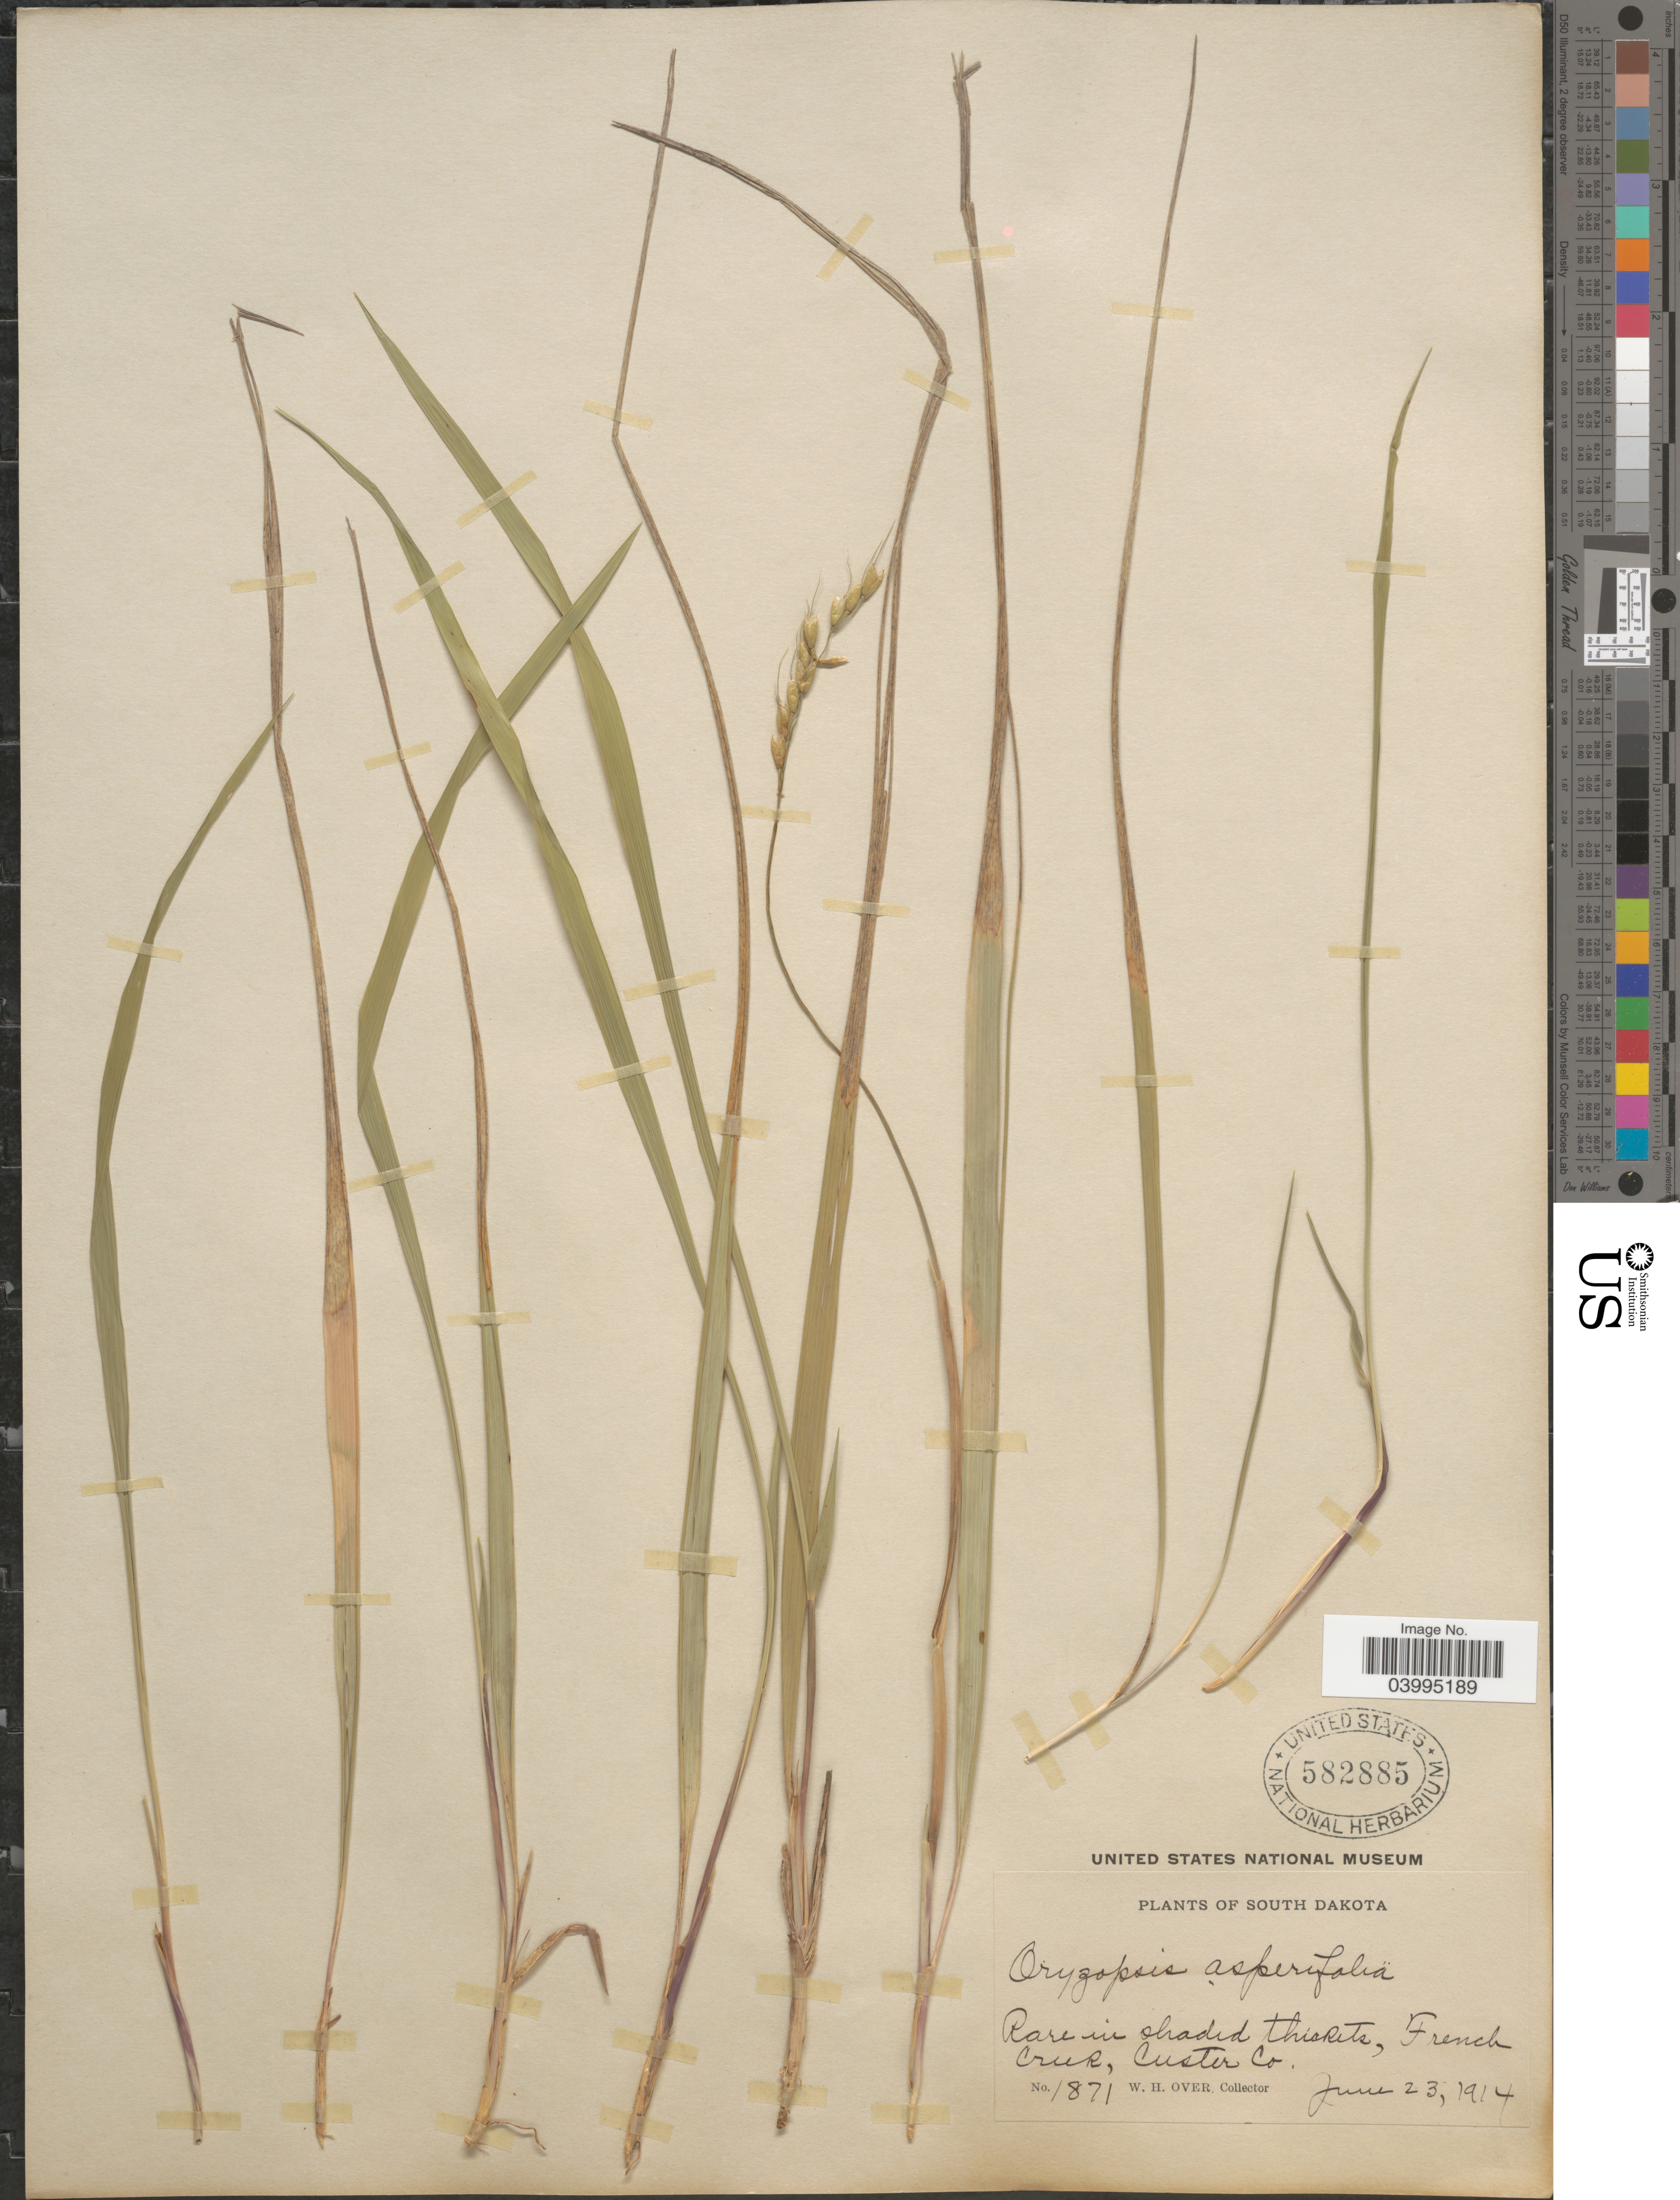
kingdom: Plantae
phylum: Tracheophyta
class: Liliopsida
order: Poales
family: Poaceae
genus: Oryzopsis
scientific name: Oryzopsis asperifolia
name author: Michx.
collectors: W. Over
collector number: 1871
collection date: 1914-06-23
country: United States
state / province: South Dakota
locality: In shaded thickets, French Creek, Custer Co.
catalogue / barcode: US 582885